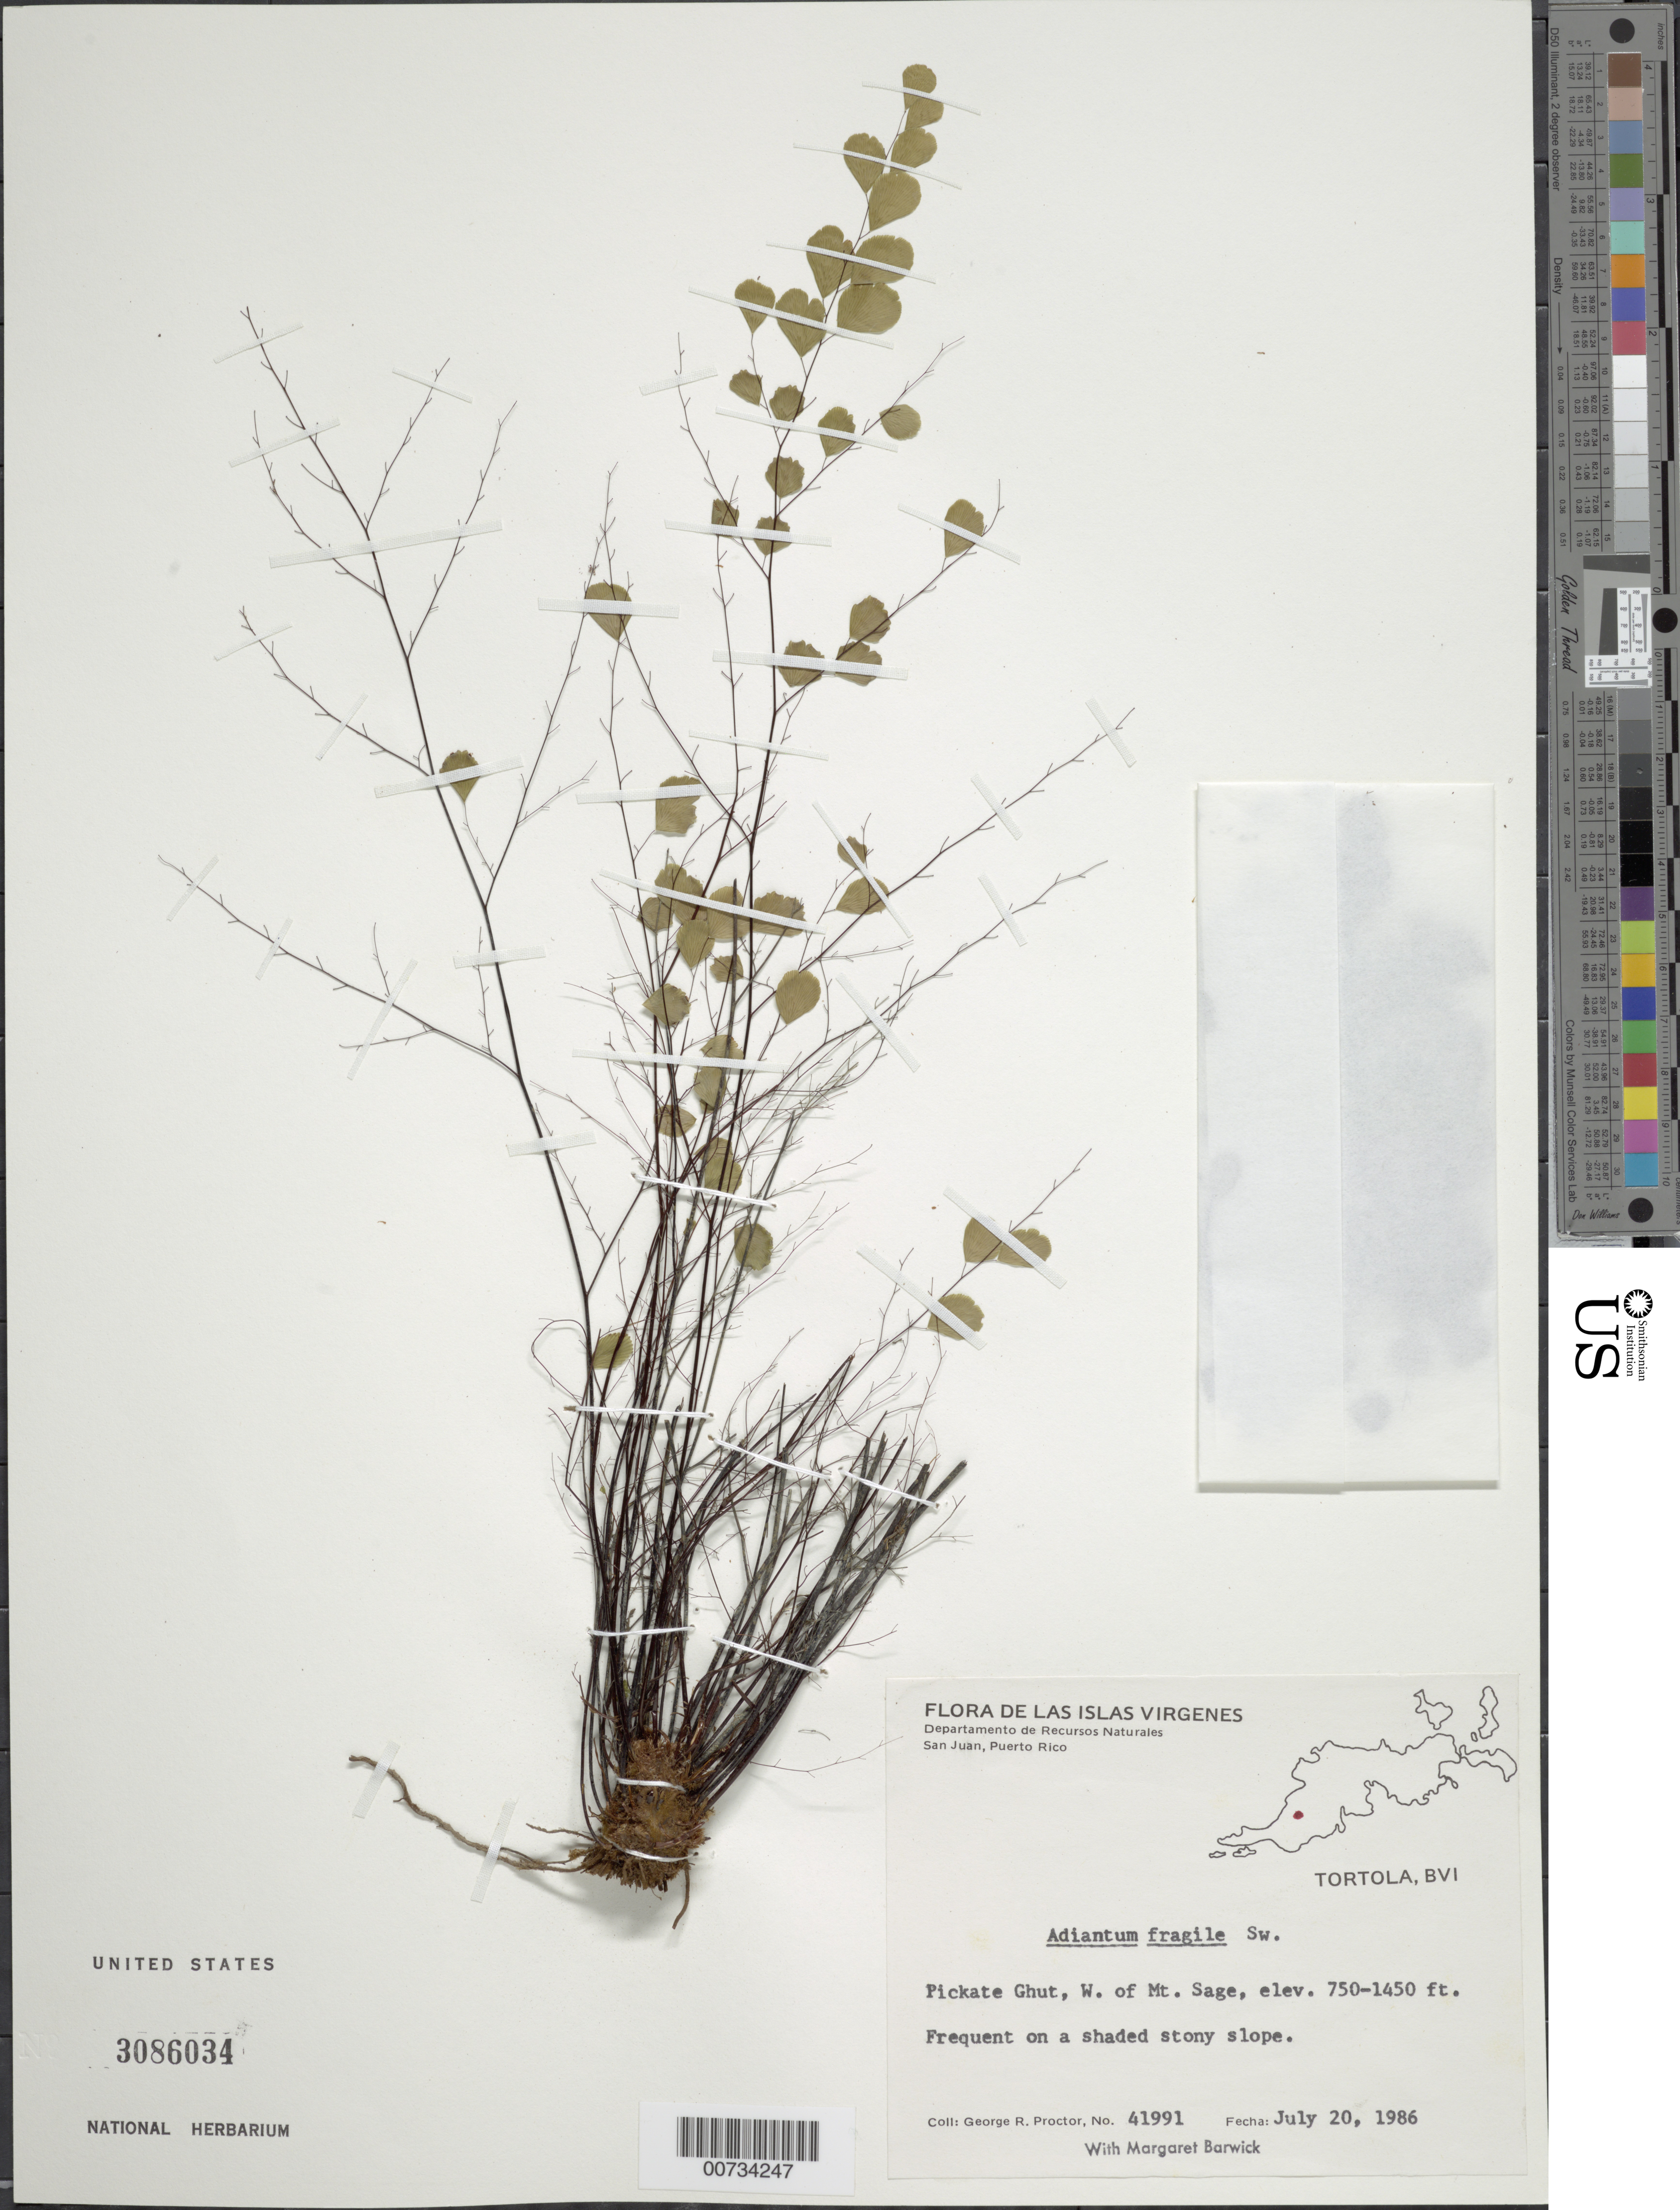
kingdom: Plantae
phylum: Tracheophyta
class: Polypodiopsida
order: Polypodiales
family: Pteridaceae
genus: Adiantum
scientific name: Adiantum fragile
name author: Sw.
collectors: G. R. Proctor & M. Barwick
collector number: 41991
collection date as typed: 20 Jul 1986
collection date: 1986-07-20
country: British Virgin Islands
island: Tortola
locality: Tortola, Pickate Ghut, W of Mt. Sage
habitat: Frequent on a shaded stony slope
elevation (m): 229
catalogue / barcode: US 3086034